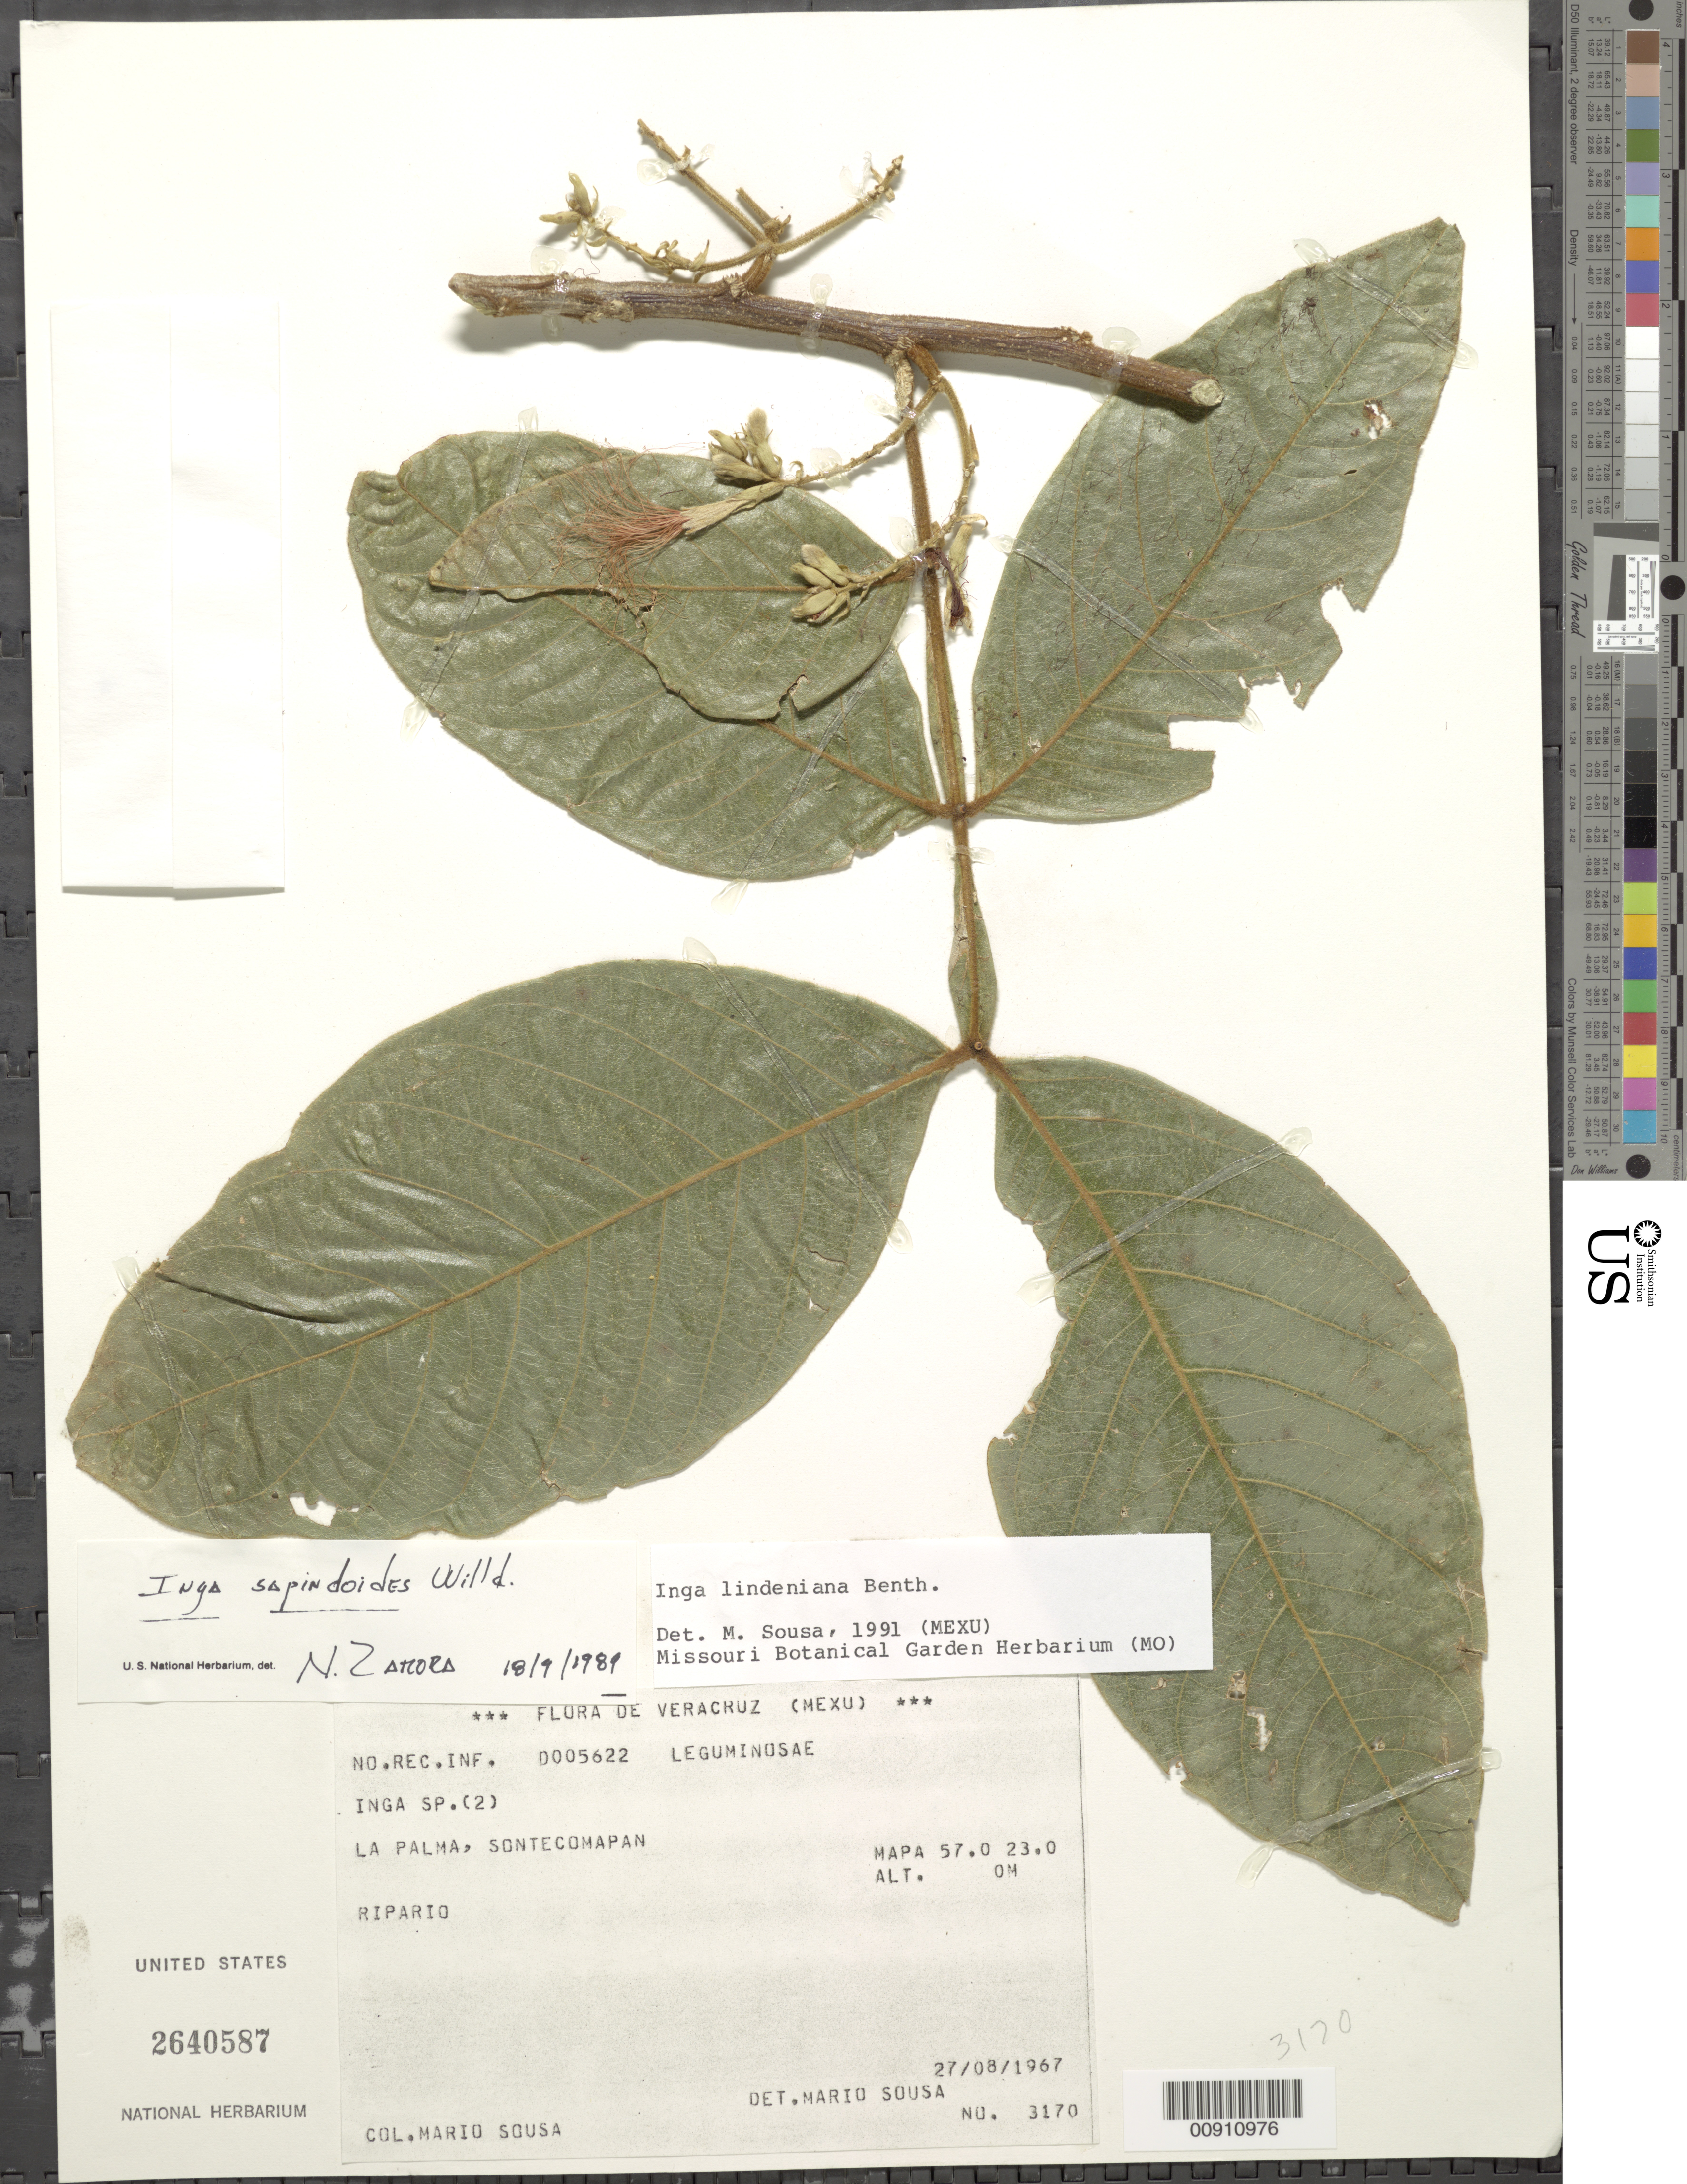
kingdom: Plantae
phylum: Tracheophyta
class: Magnoliopsida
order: Fabales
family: Fabaceae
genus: Inga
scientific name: Inga lindeniana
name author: Benth.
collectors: M. Sousa S.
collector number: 3170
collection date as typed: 27 Aug 1967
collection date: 1967-08-27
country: Mexico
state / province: Veracruz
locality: La Palma, Sontecomapan, Veracruz. Mapa 57.0 23.0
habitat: Ripario.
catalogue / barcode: US 2640587